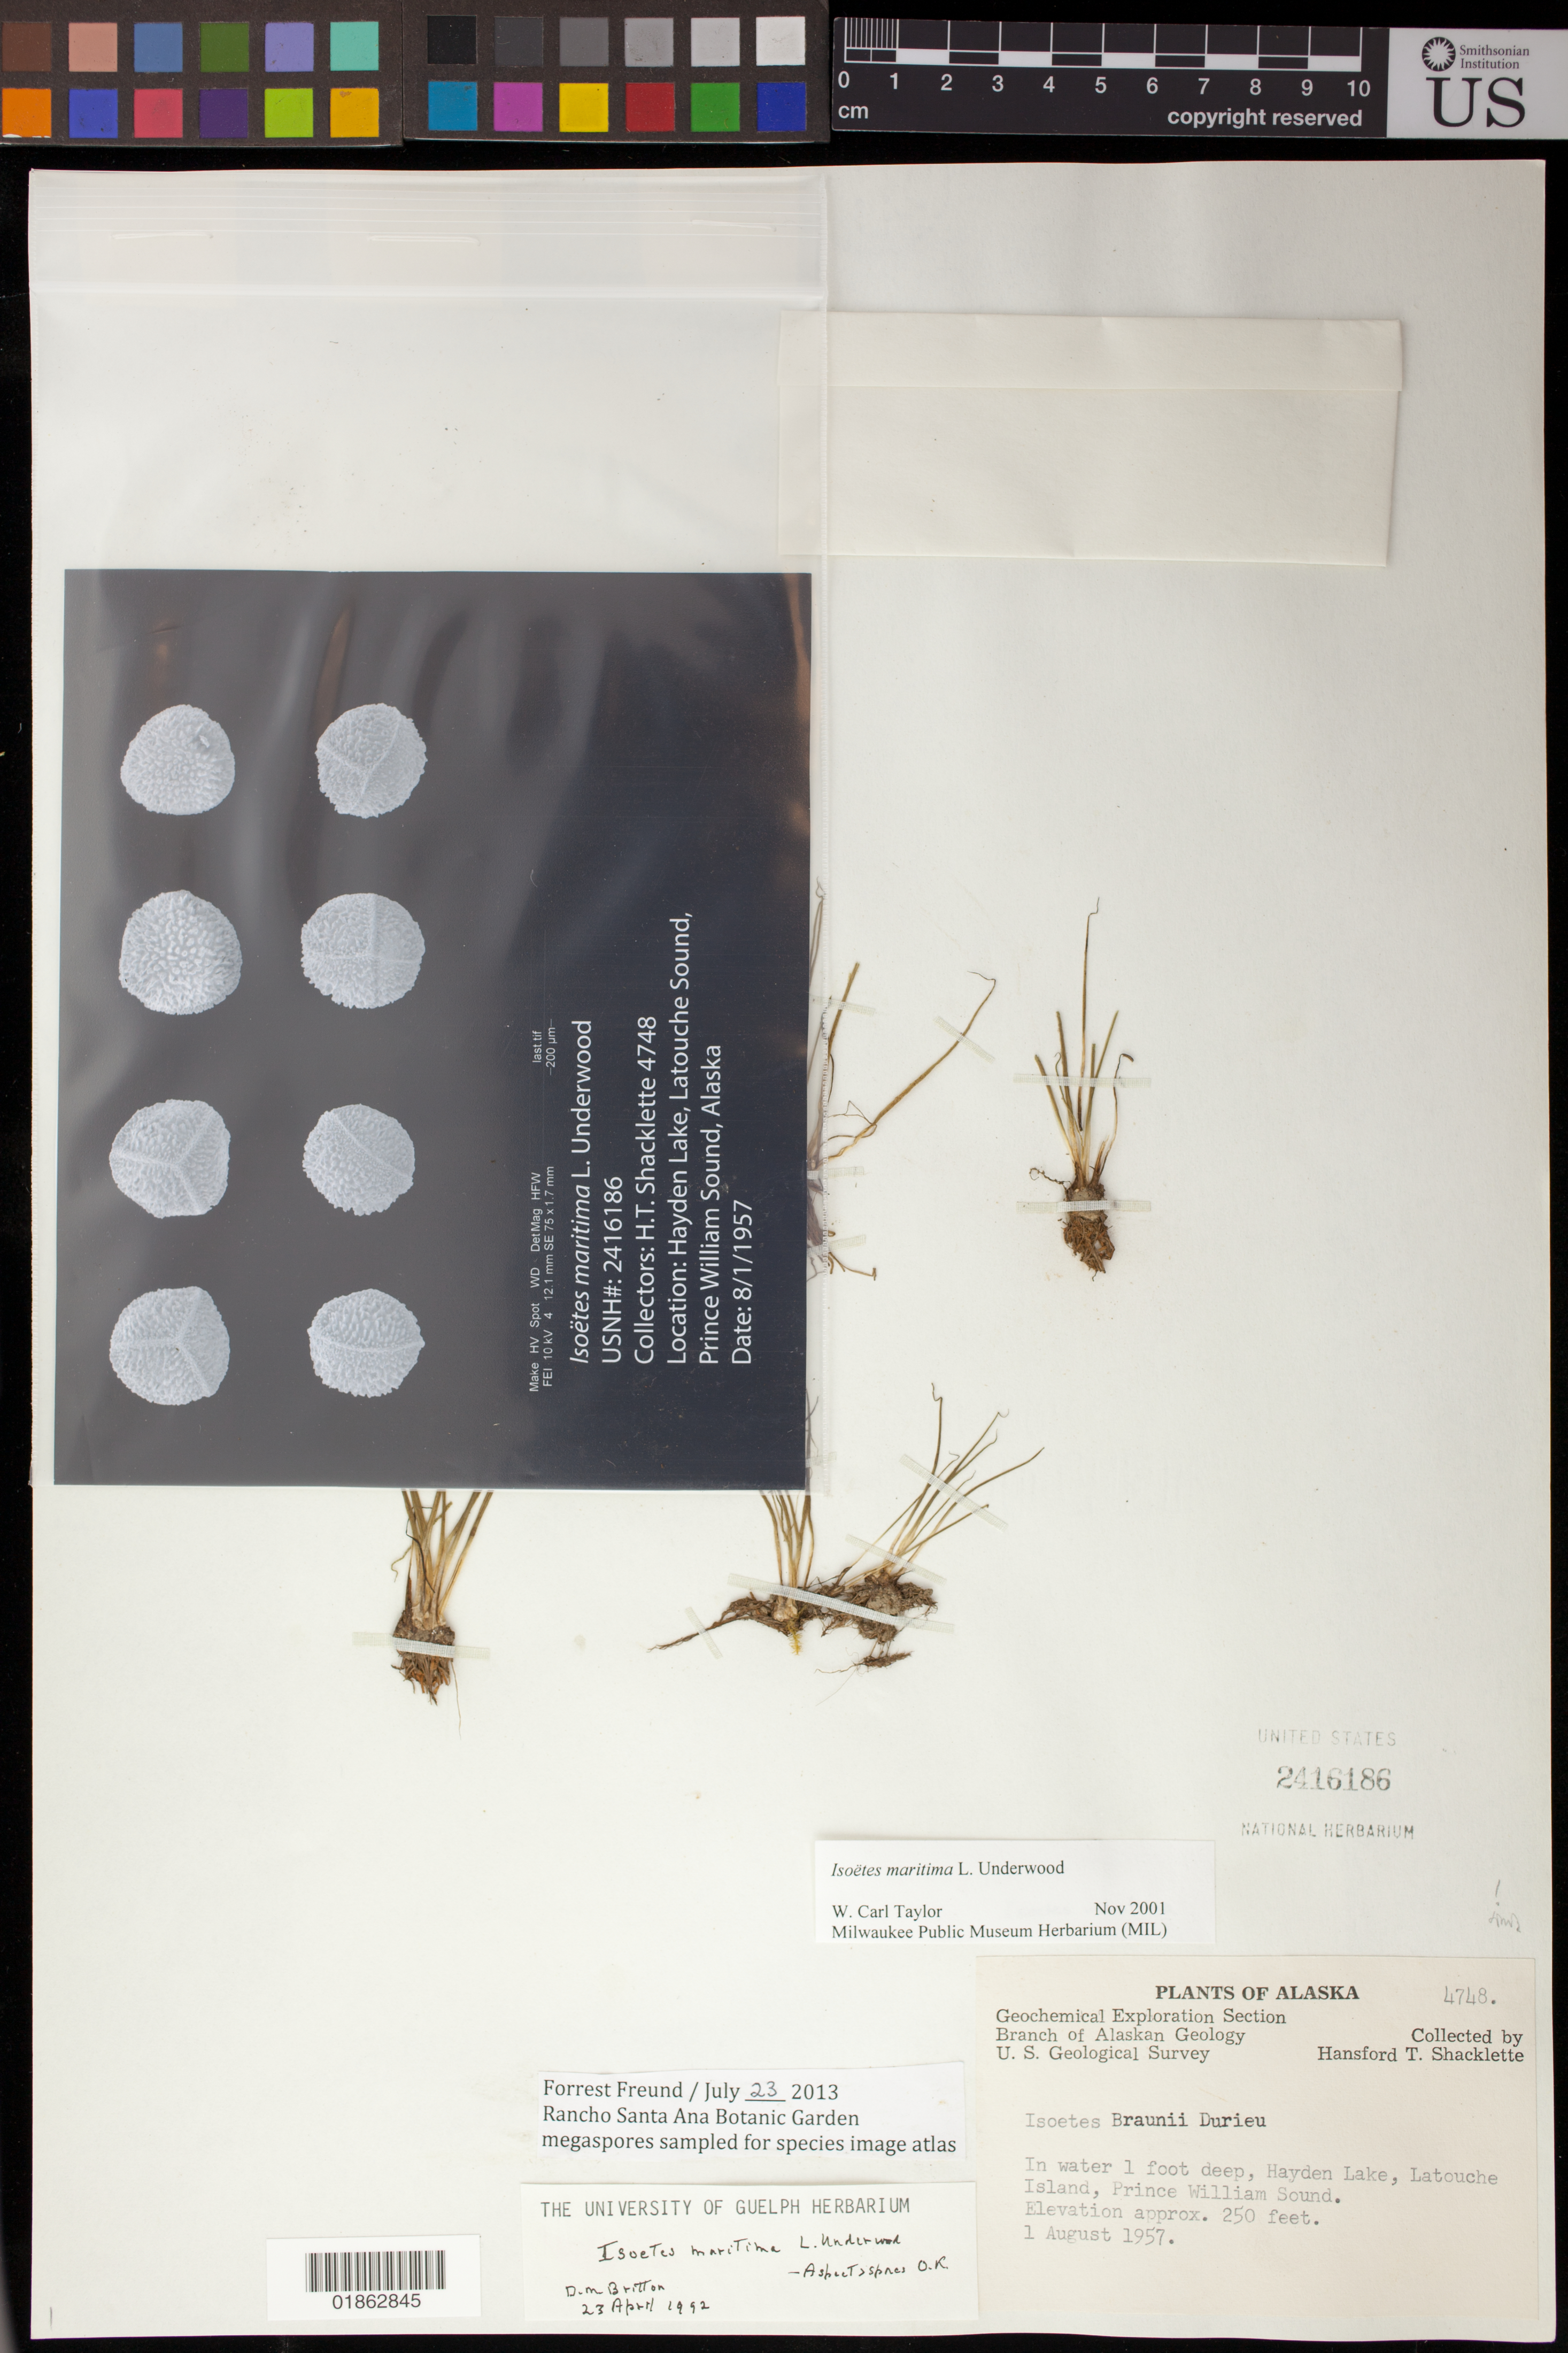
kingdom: Plantae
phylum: Tracheophyta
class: Lycopodiopsida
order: Isoetales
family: Isoetaceae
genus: Isoetes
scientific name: Isoetes maritima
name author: Underw.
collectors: H. Shacklette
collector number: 4748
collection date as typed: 1 August 1957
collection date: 1957-08-01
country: United States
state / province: Alaska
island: Latouche Island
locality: Hayden Lake, Latouche Island, Prince William Sound.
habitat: In water 1 foot deep.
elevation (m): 76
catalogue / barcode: US 2416186